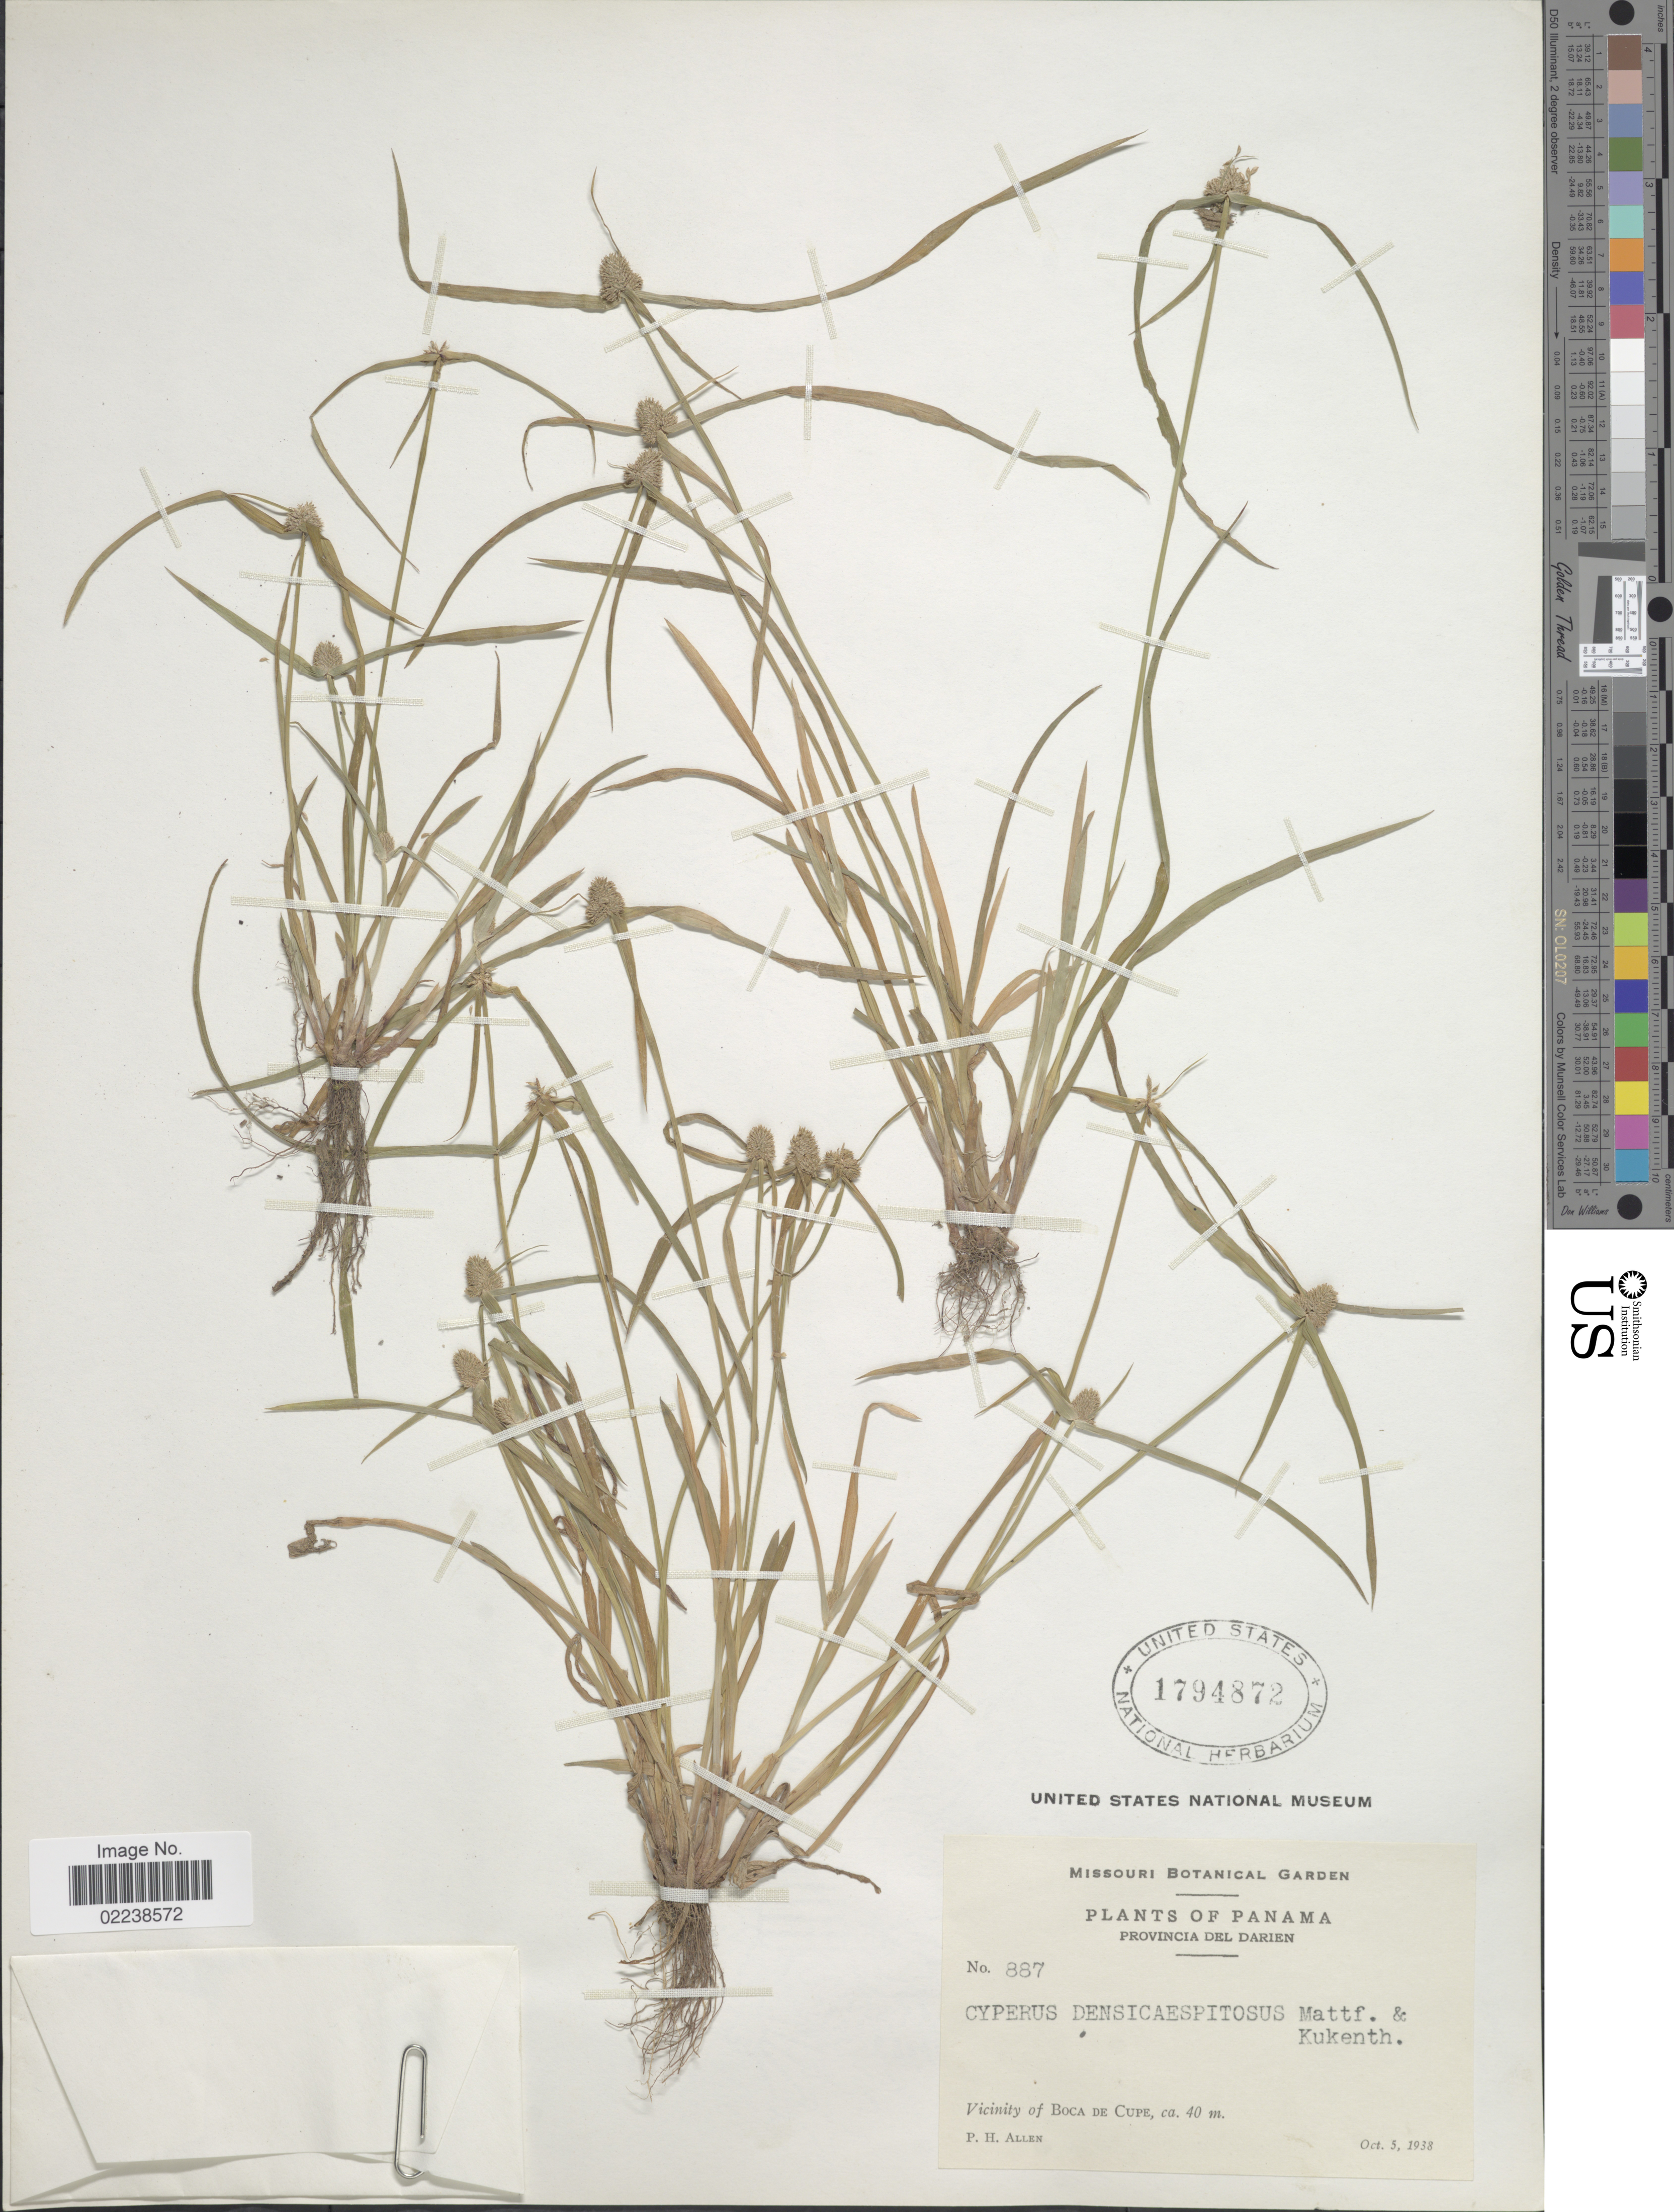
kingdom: Plantae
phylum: Tracheophyta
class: Liliopsida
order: Poales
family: Cyperaceae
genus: Cyperus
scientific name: Cyperus hortensis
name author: (Salzm. ex Steud.) Dorr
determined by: Strong, Mark T., (BOT), Smithsonian Institution - National Museum of Natural History (UNITED STATES)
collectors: P. H. Allen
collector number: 887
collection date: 1938-10-05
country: Panama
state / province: Darién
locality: Vicinity of Boca De Cupe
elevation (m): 40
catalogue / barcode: US 1794872